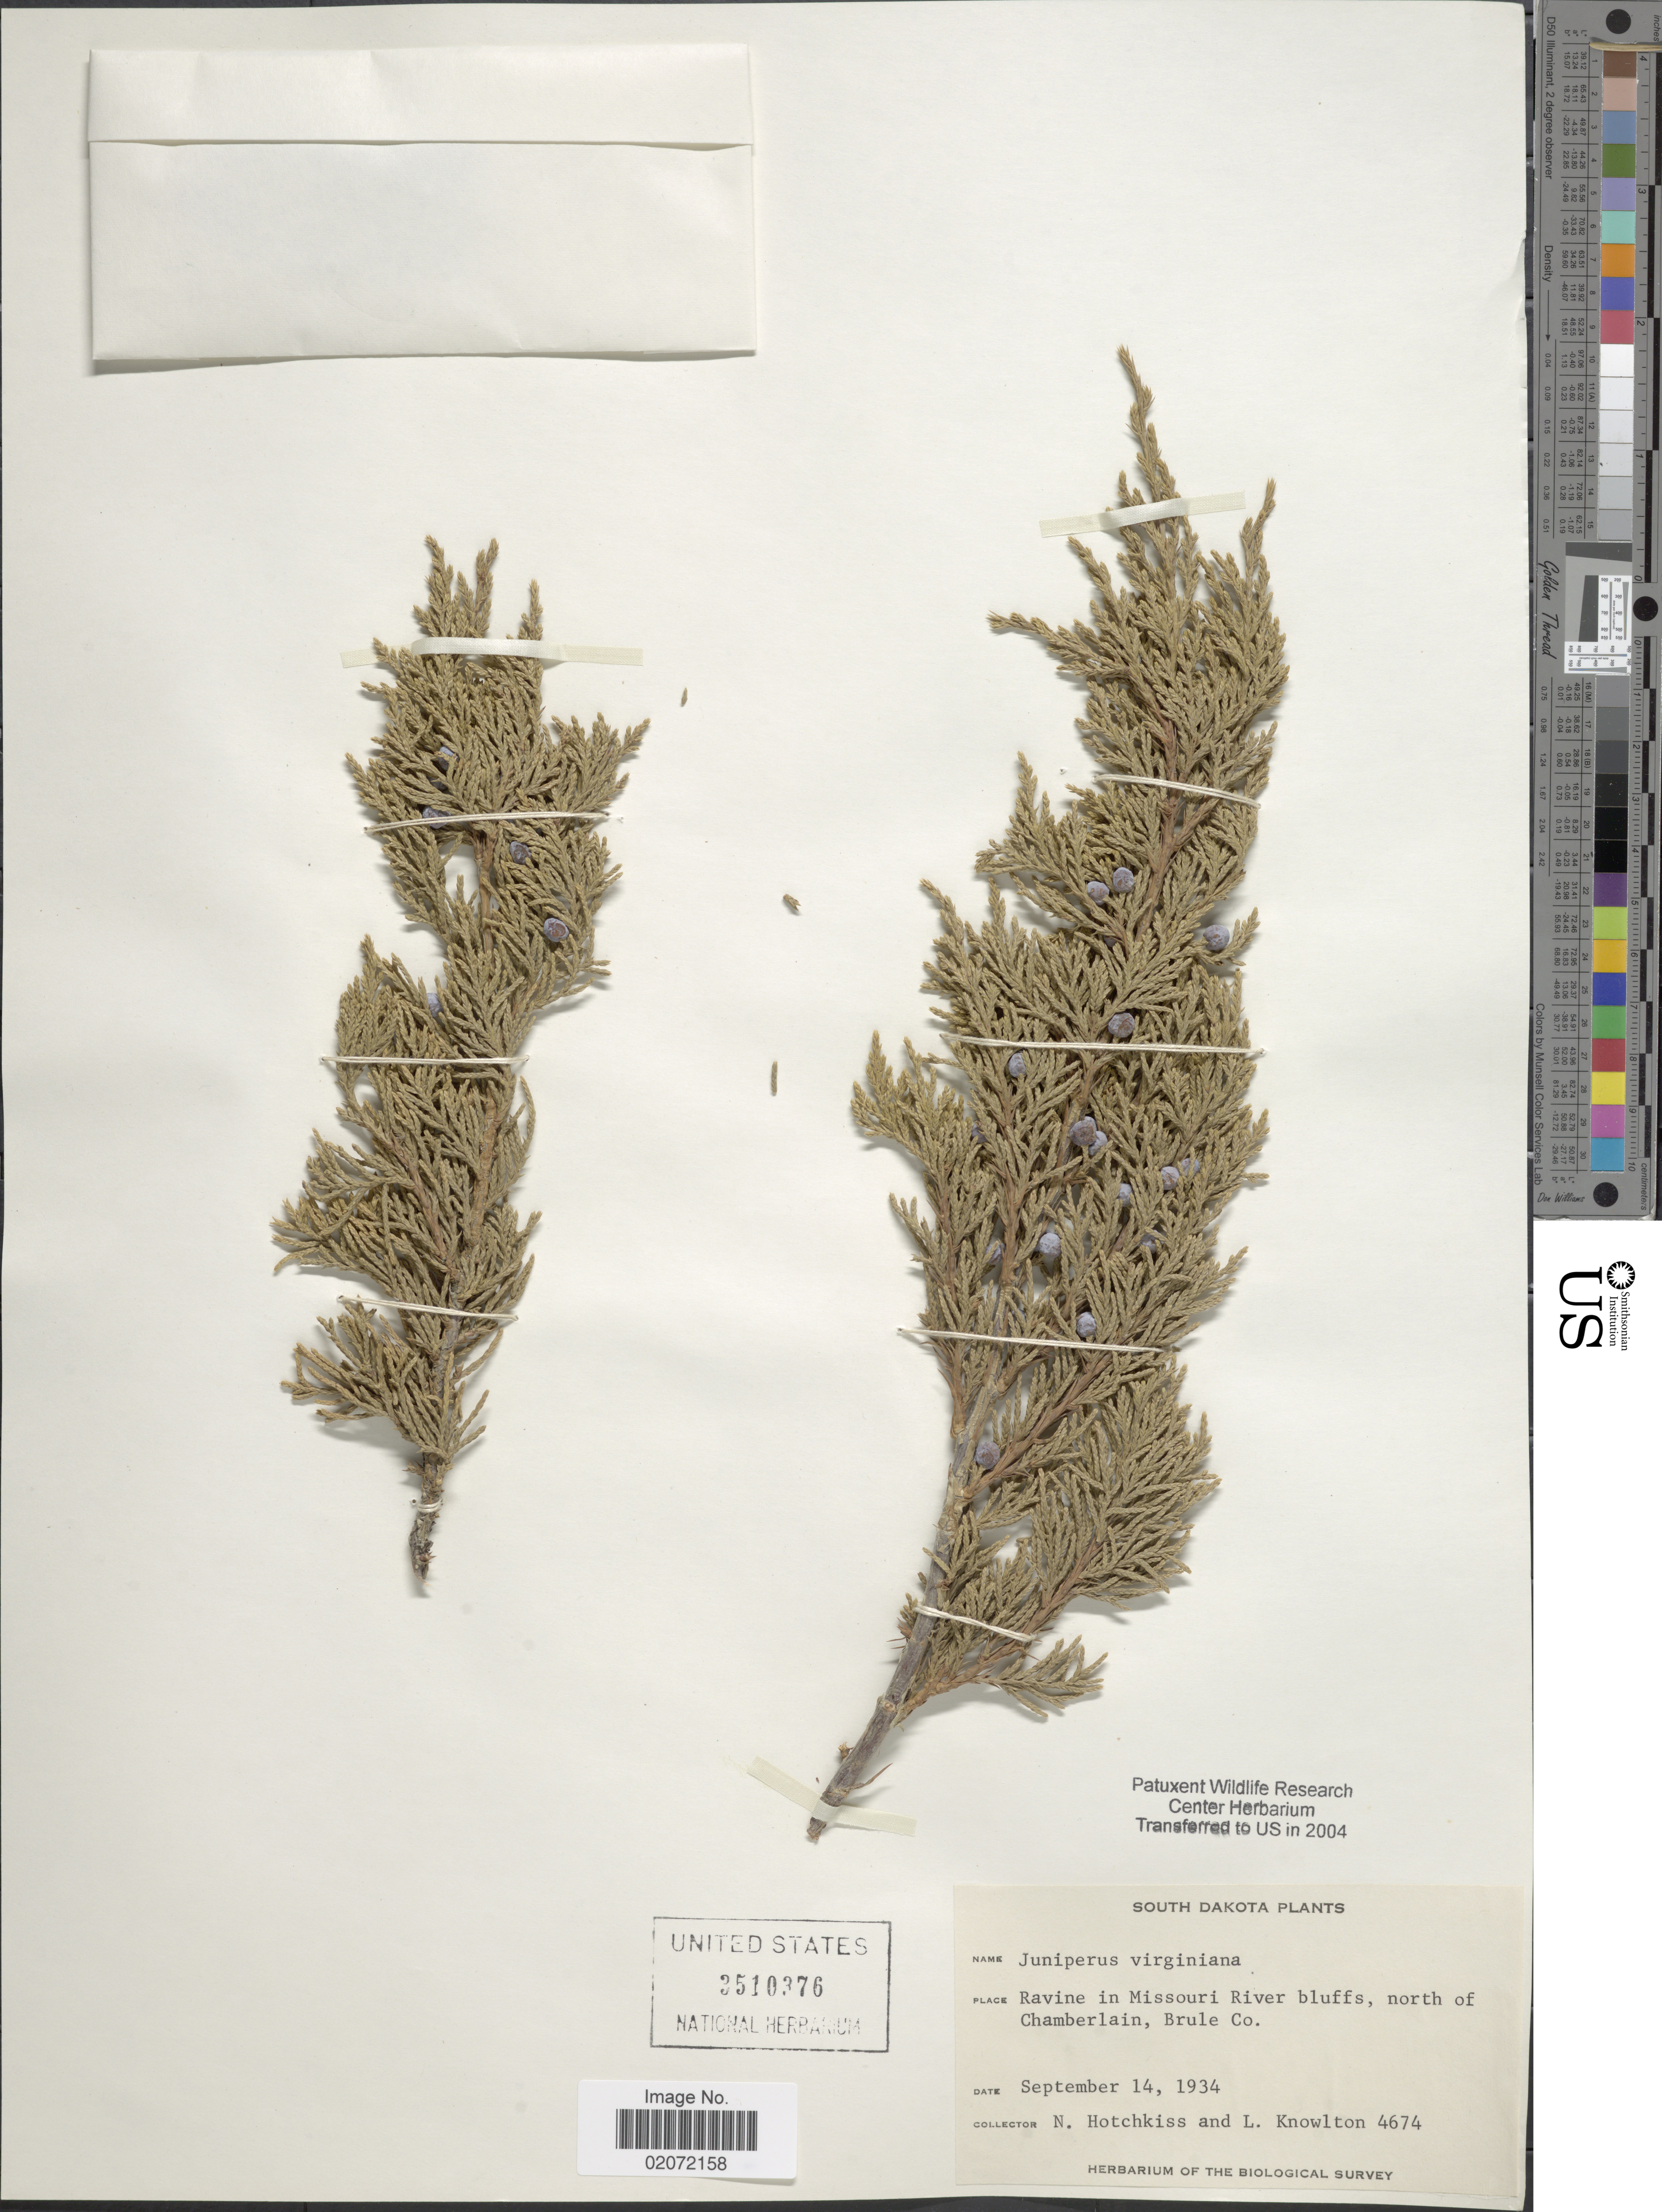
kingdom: Plantae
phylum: Tracheophyta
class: Pinopsida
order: Pinales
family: Cupressaceae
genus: Juniperus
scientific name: Juniperus virginiana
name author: L.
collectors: N. Hotchkiss & L. Knowlton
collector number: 4674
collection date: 1934-09-14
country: United States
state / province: South Dakota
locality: South Dakota, ravine in Missouri River bluffs, north of Chamberlain, Brule Co.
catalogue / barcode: US 3510376